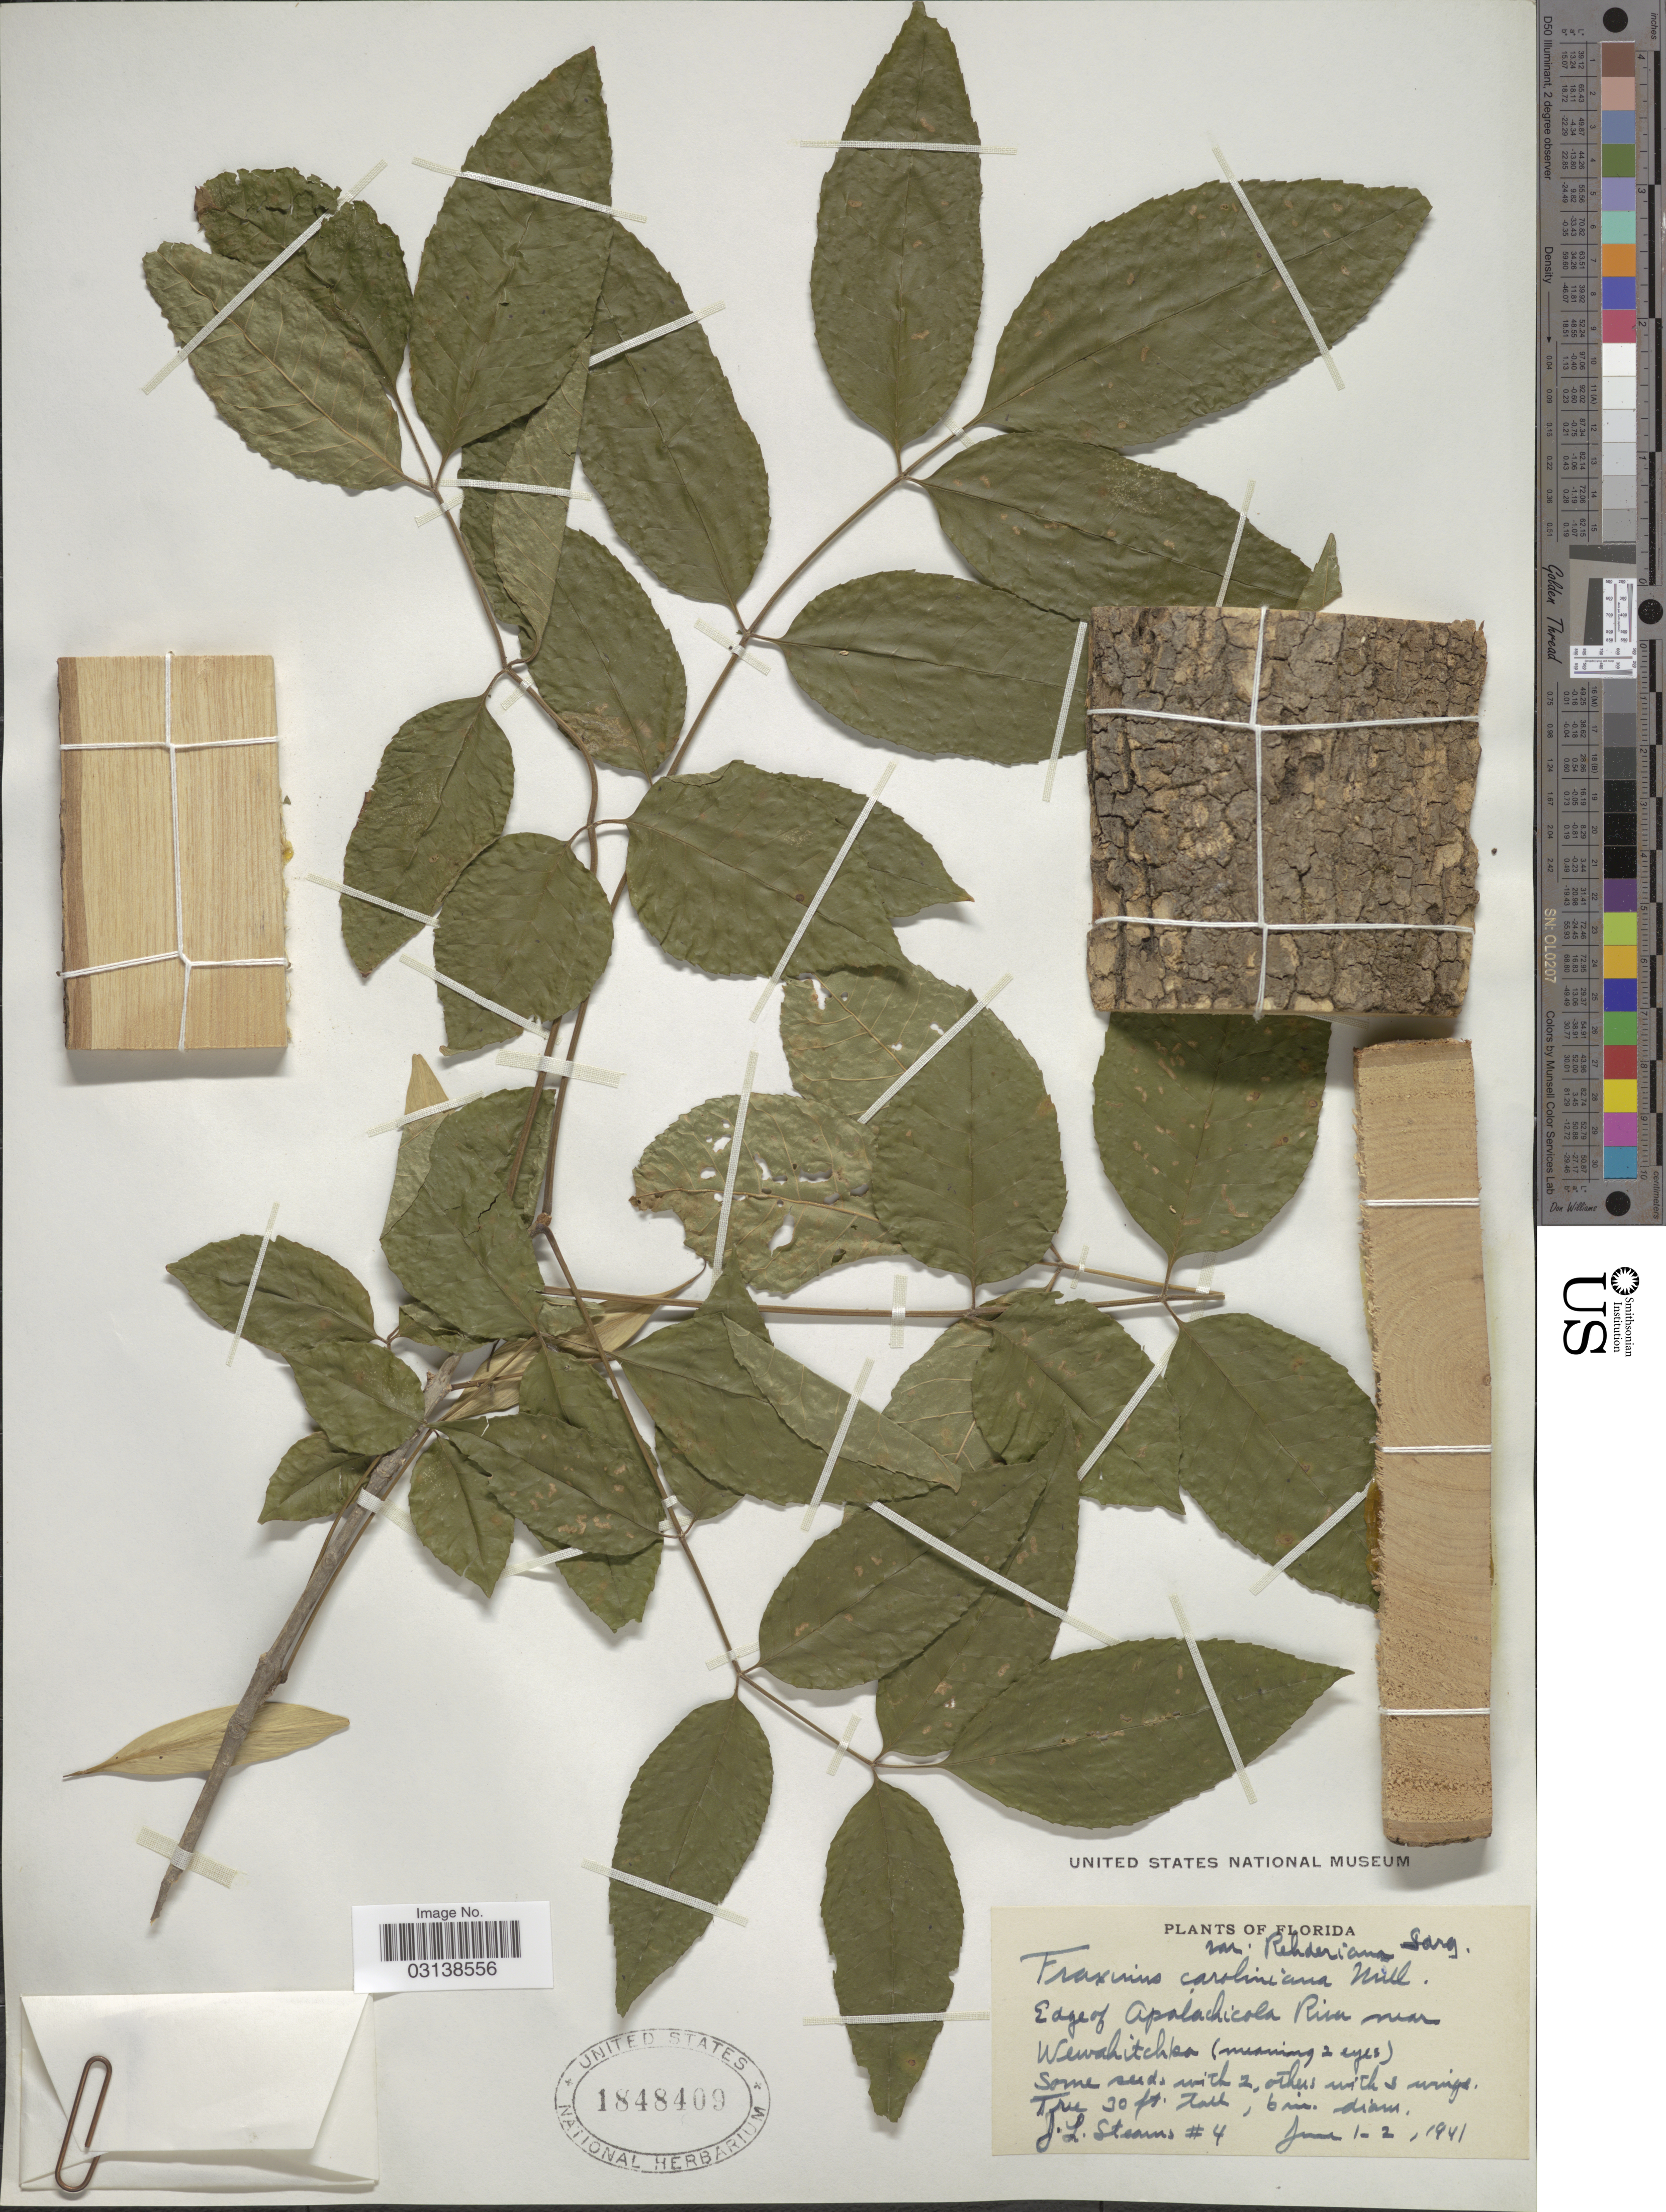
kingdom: Plantae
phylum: Tracheophyta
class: Magnoliopsida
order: Lamiales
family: Oleaceae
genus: Fraxinus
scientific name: Fraxinus caroliniana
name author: Mill.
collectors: J. Stearns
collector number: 4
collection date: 1941-06-01/1941-06-02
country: United States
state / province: Florida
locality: Edge of Apalachicola River near Wewahitchka (meaning 2 eyes).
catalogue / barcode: US 1848409